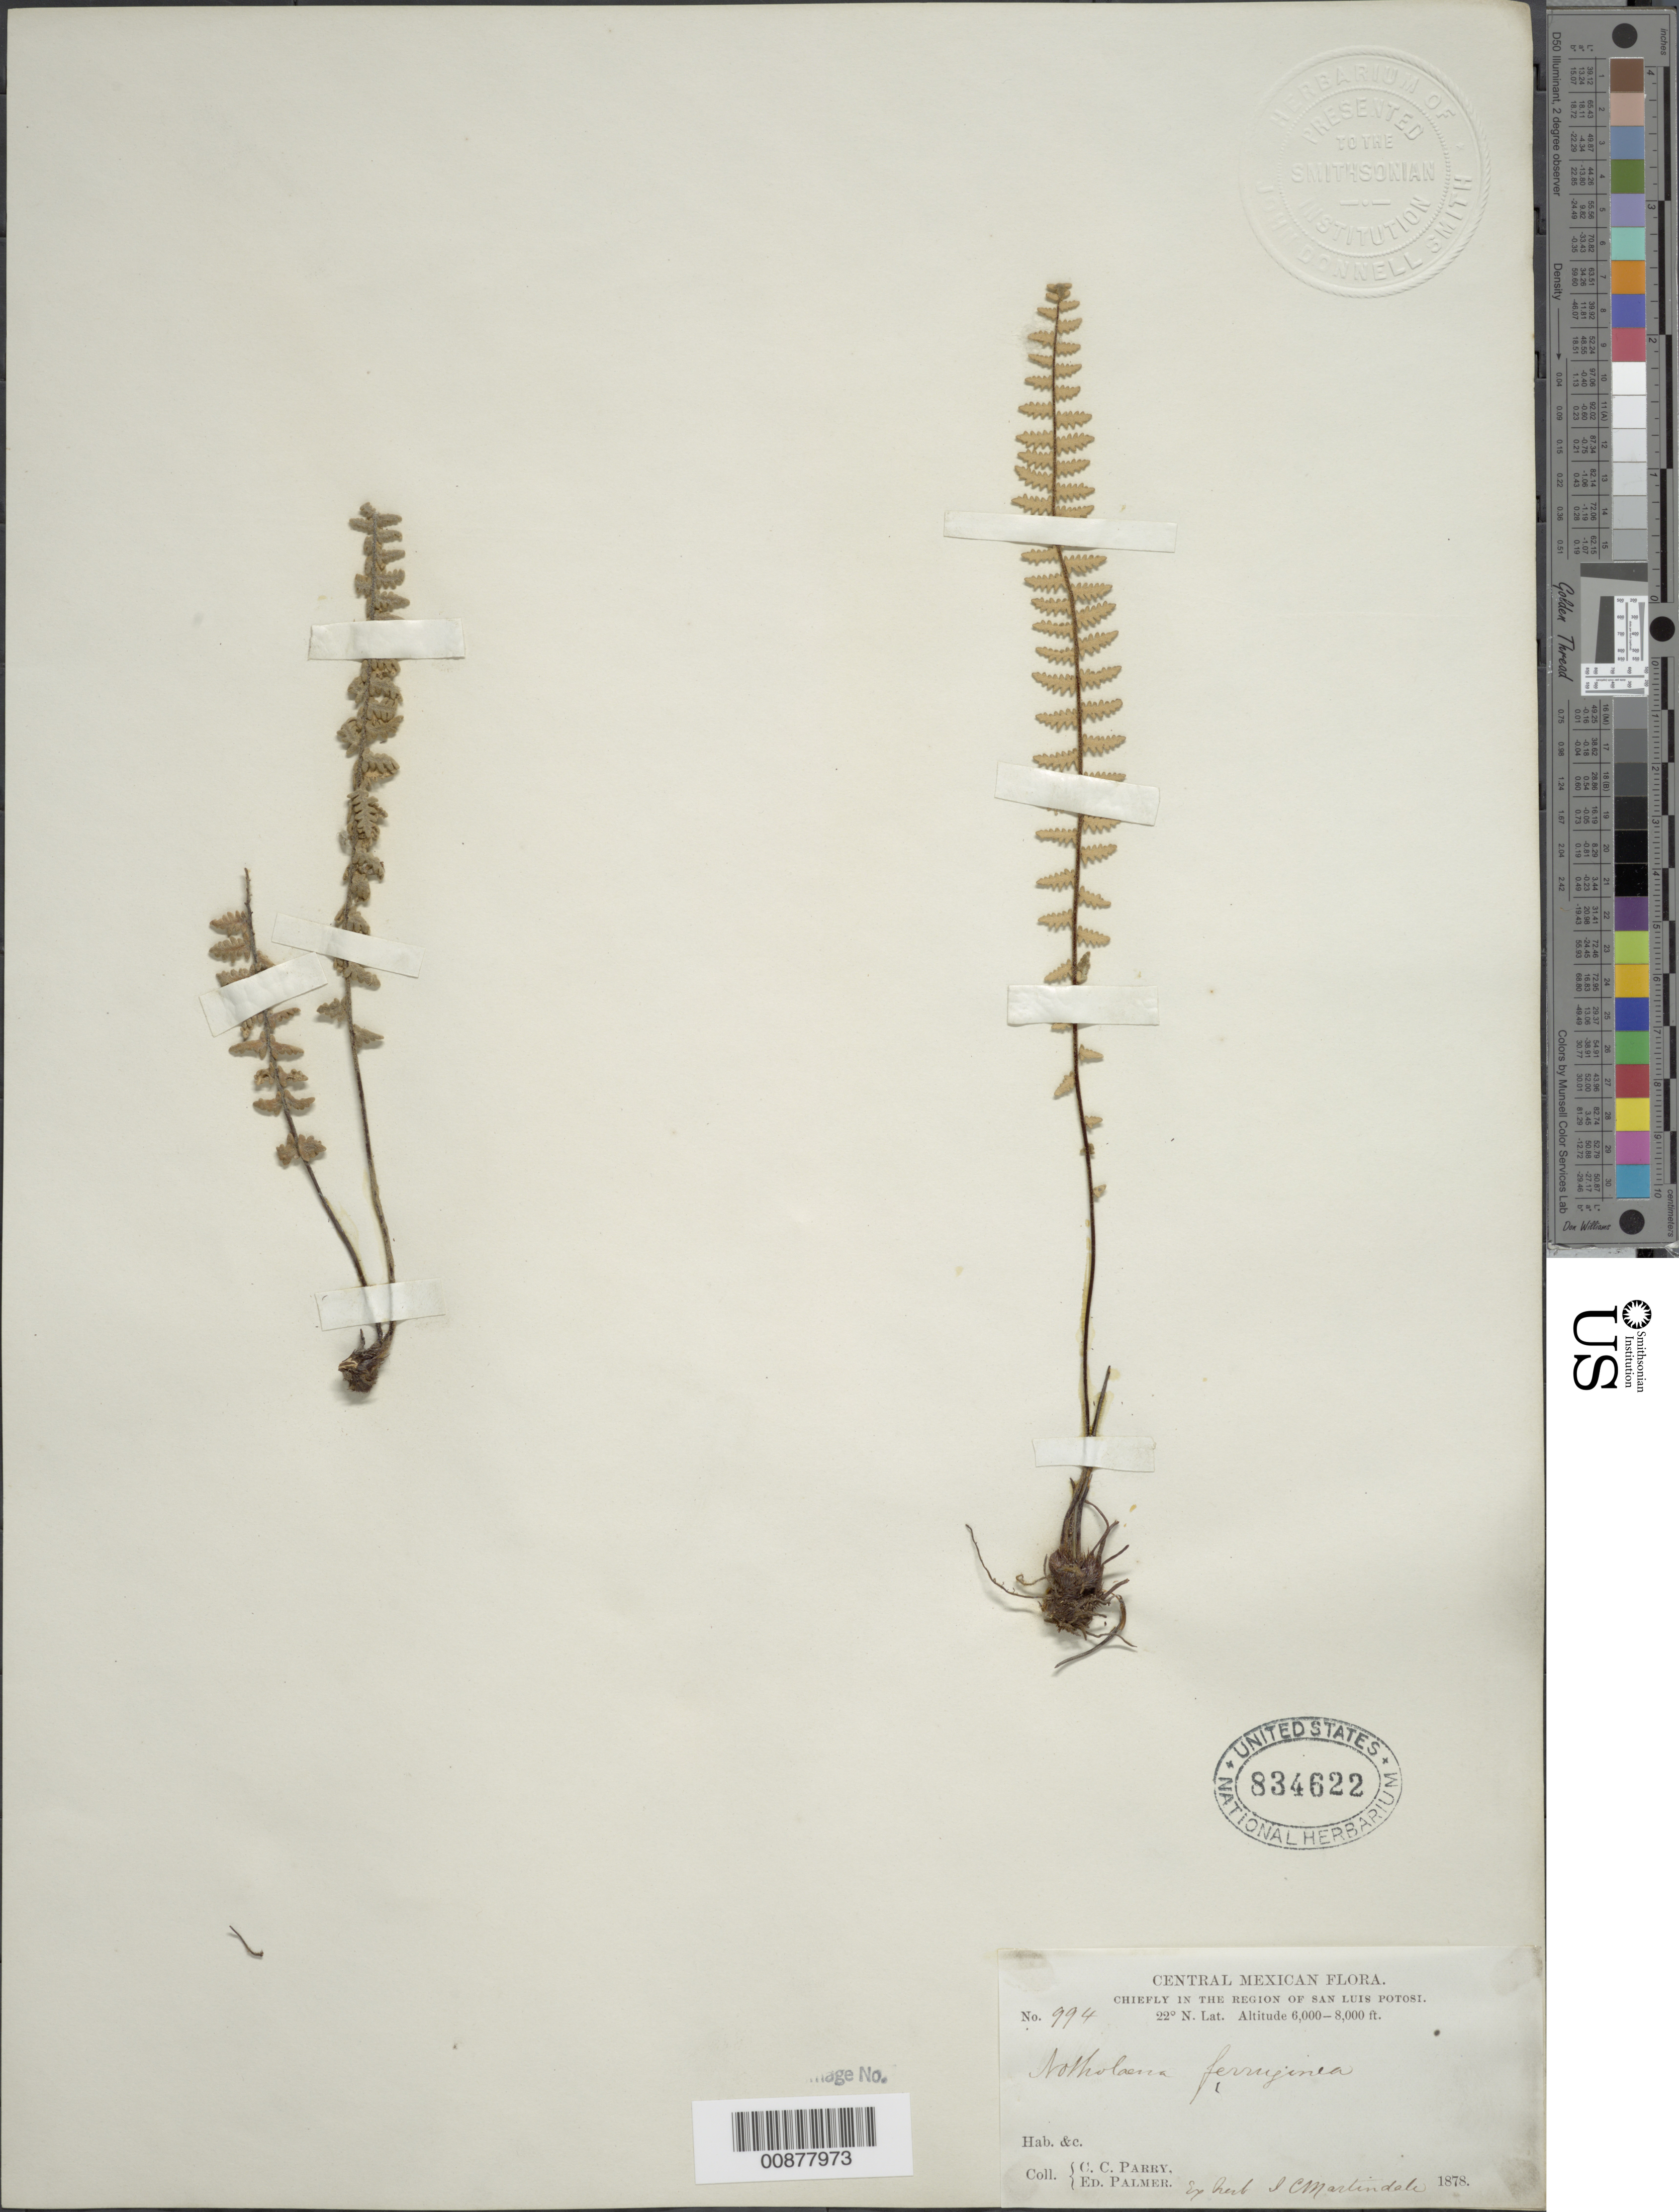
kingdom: Plantae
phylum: Tracheophyta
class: Polypodiopsida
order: Polypodiales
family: Pteridaceae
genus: Myriopteris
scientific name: Myriopteris aurea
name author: (Poir.) Grusz & Windham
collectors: C. C. Parry & E. Palmer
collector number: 994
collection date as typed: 1878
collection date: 1878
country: Mexico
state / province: San Luis Potosí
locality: Chiefly in the region of San Luis Potosí.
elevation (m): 1829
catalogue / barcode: US 834622